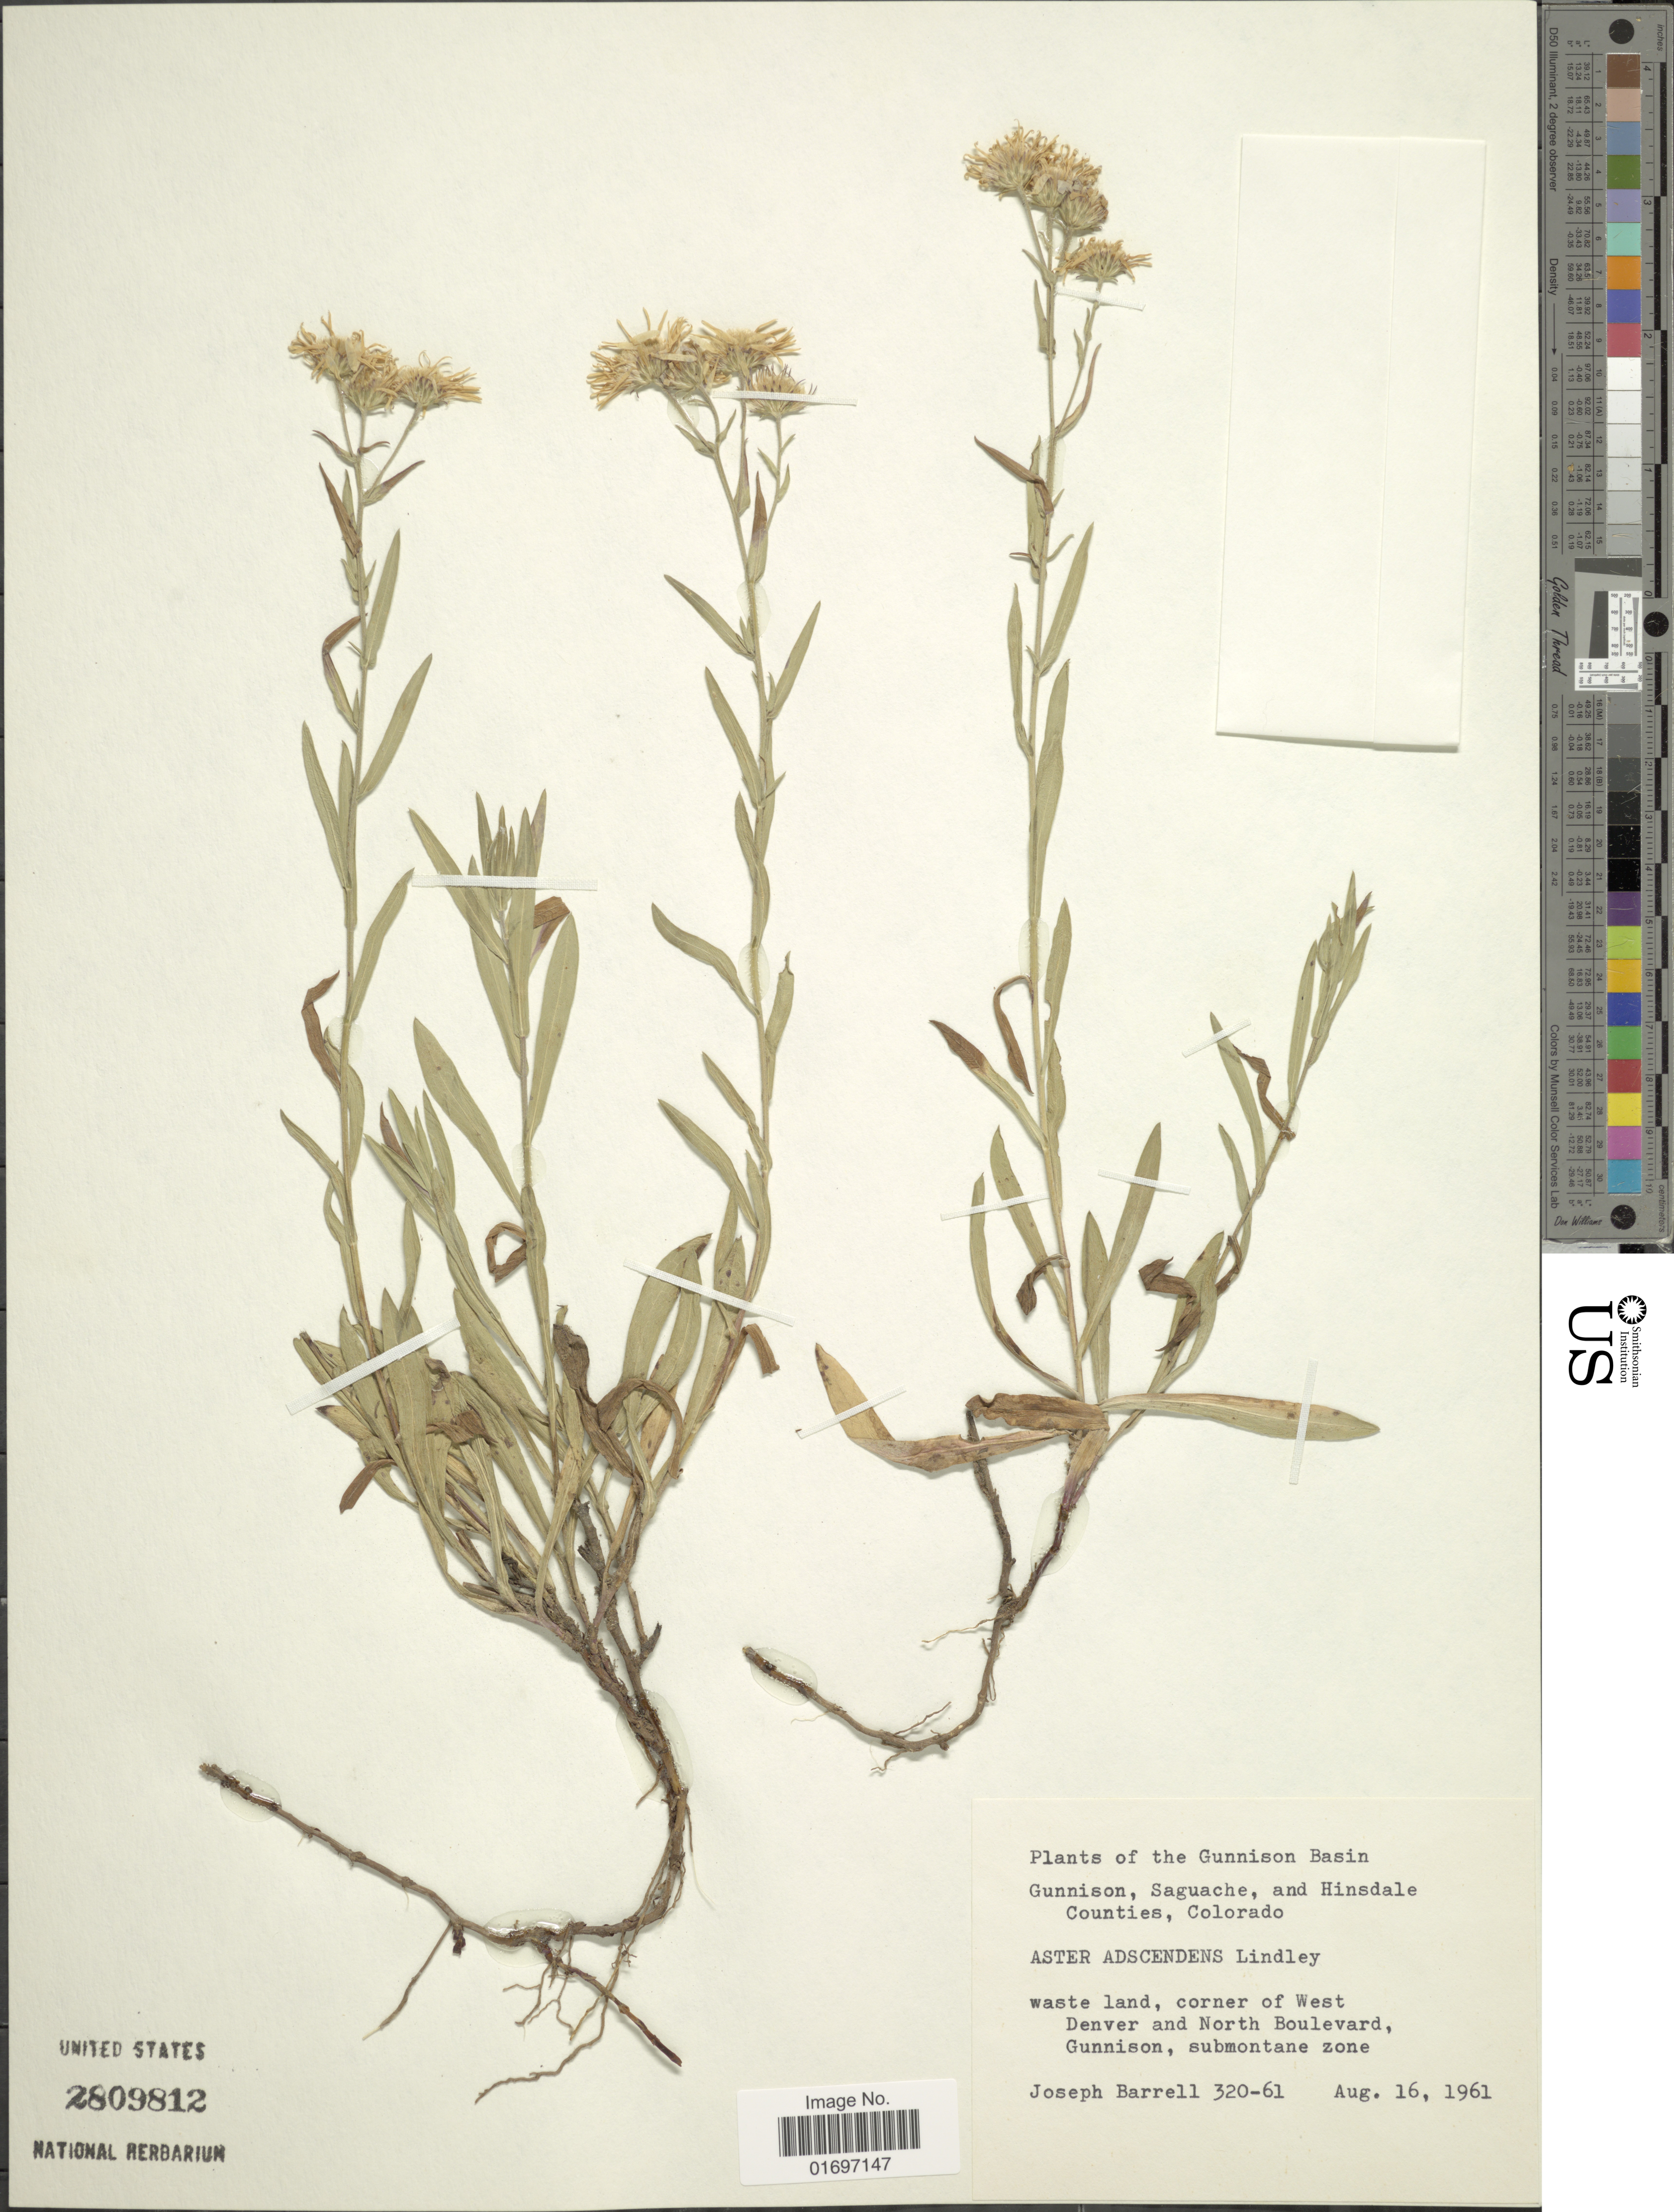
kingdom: Plantae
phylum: Tracheophyta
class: Magnoliopsida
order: Asterales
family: Asteraceae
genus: Symphyotrichum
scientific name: Symphyotrichum ascendens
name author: (Lindl.) G.L. Nesom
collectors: J. Barrell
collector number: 320-61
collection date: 1961-08-16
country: United States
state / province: Colorado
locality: Gunnison Basin. Gunnison, Saguache, and Hinsdale Counties, Colorado. Waste land, corner of West Denver and North Boulevard, Gunnison, submontane zone.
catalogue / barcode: US 2809812